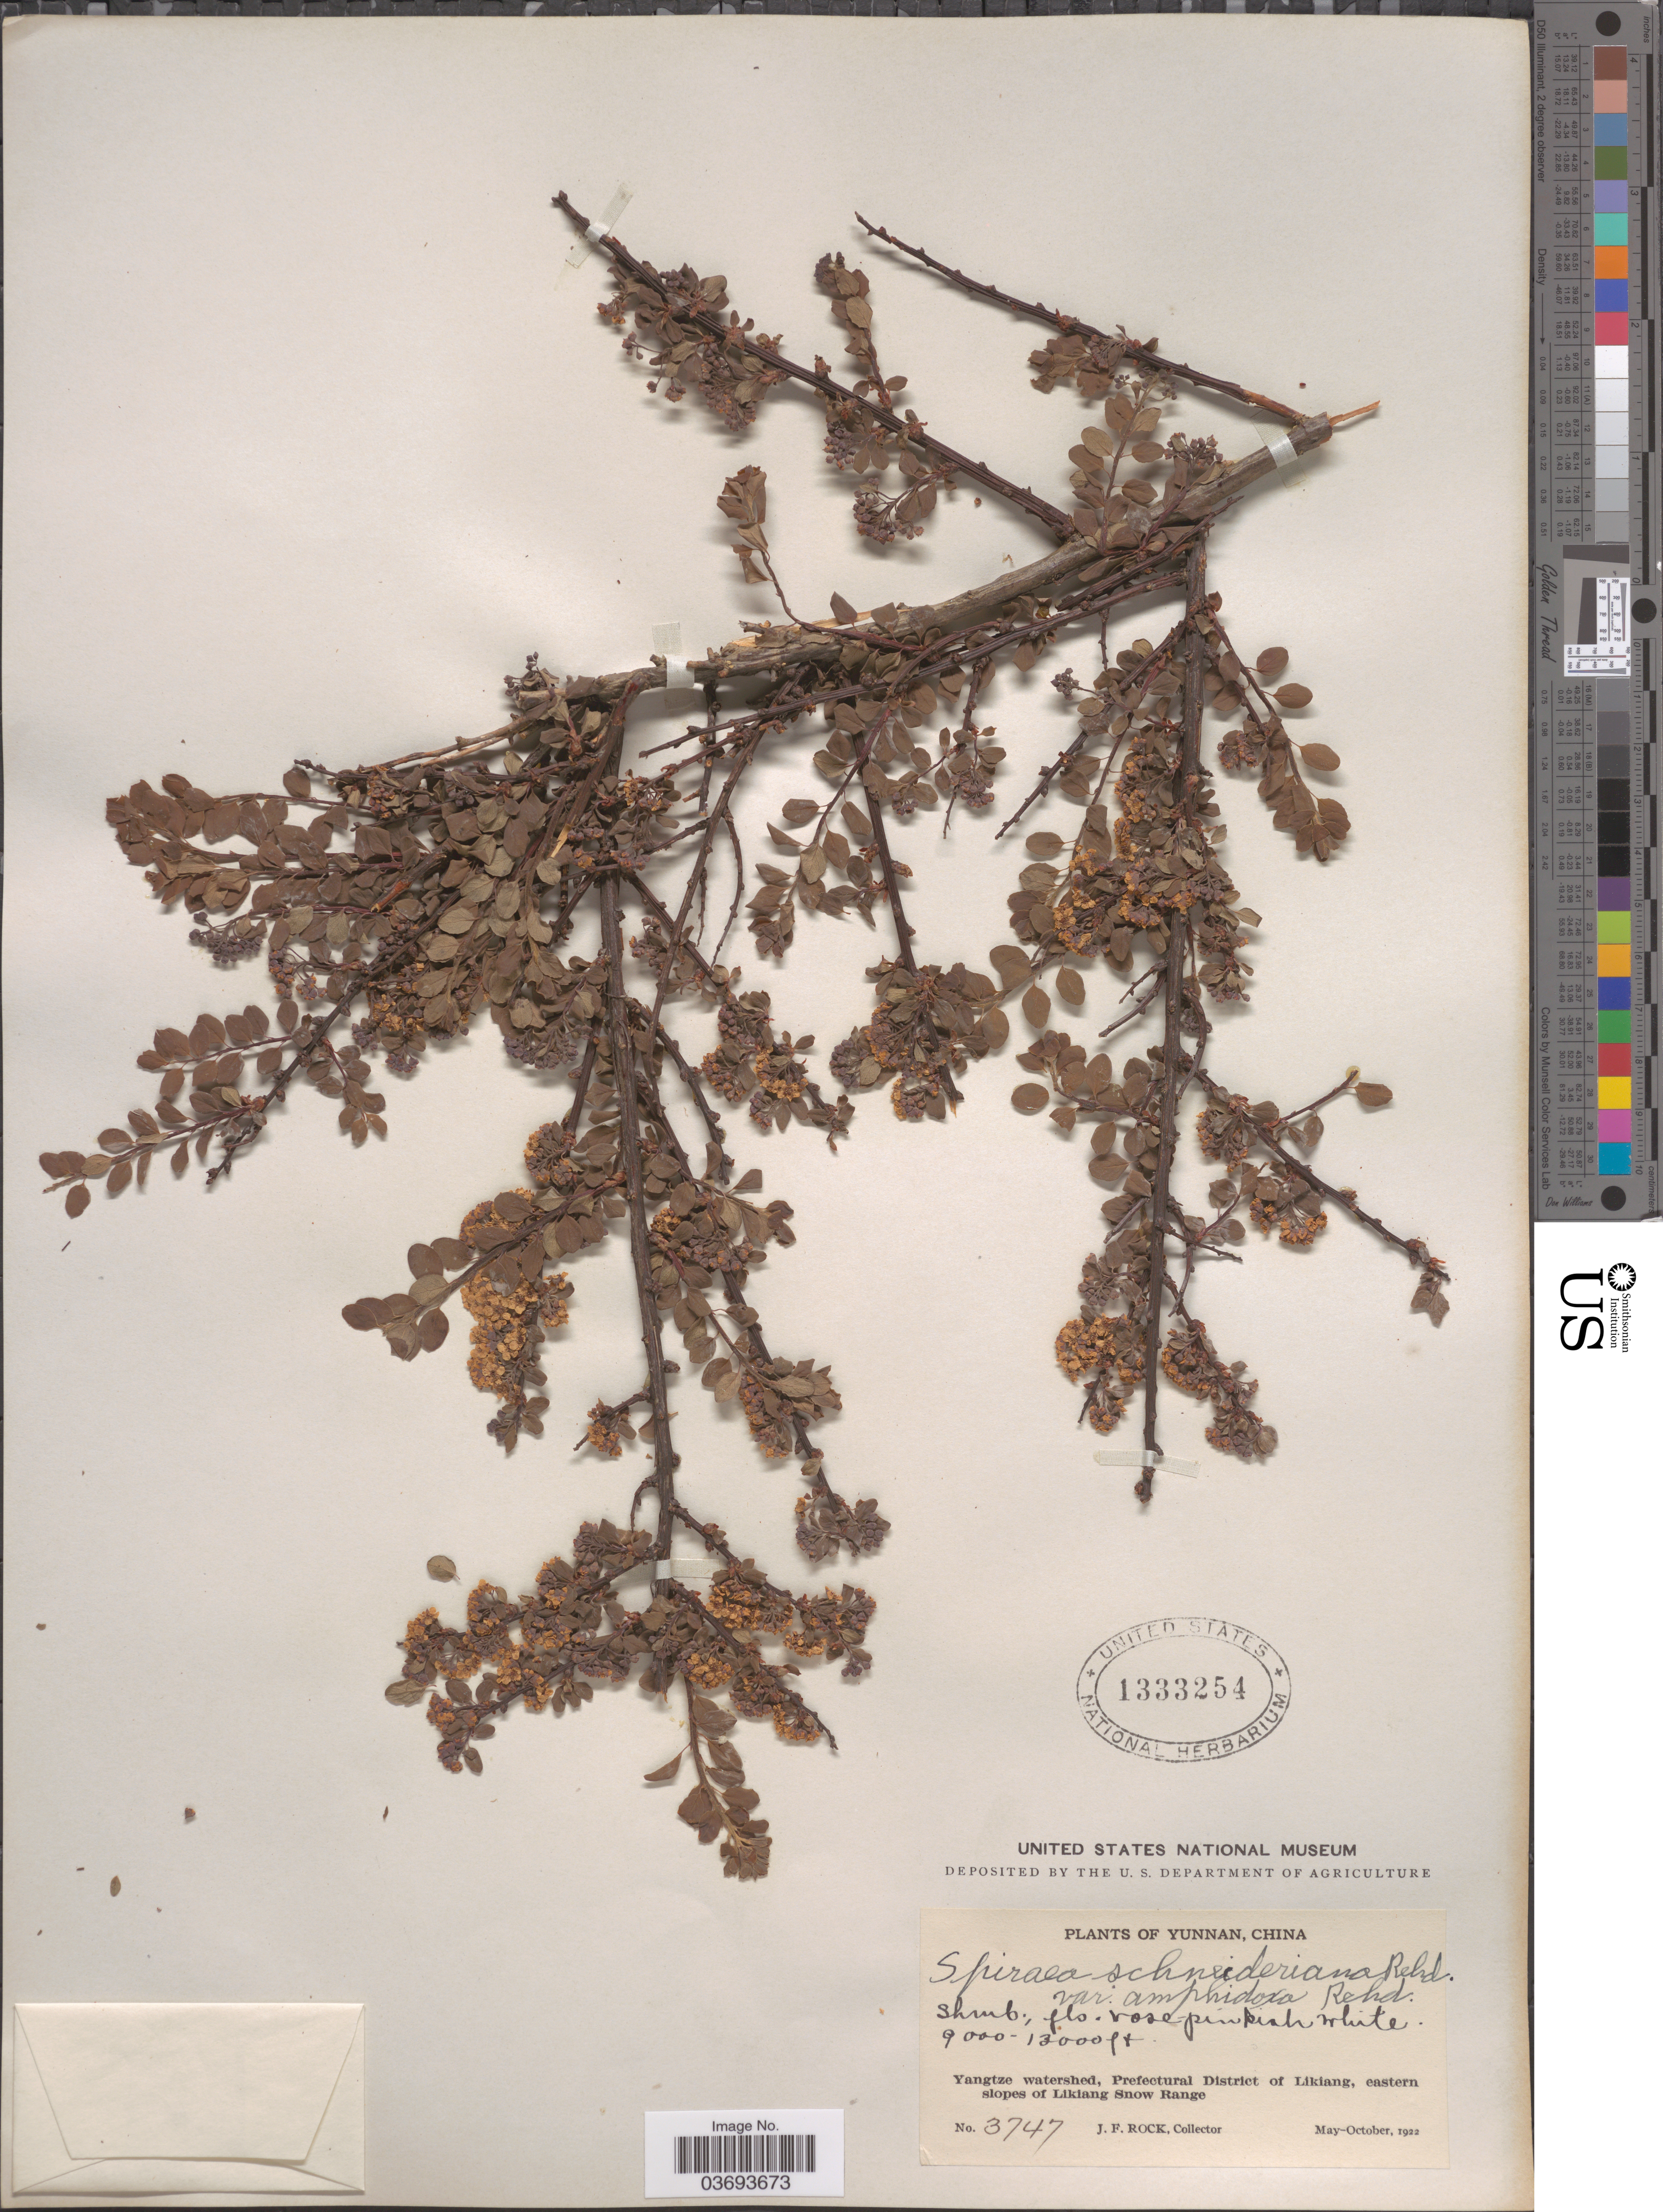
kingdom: Plantae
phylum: Tracheophyta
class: Magnoliopsida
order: Rosales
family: Rosaceae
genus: Spiraea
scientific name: Spiraea schneideriana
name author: Rehder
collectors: J. Rock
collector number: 3747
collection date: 1922-05/1922-10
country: China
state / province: Yunnan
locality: Yangtze watershed, Prefectural District of Likiang, eastern slopes of Likiang Snow Range.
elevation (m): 2743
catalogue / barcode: US 1333254